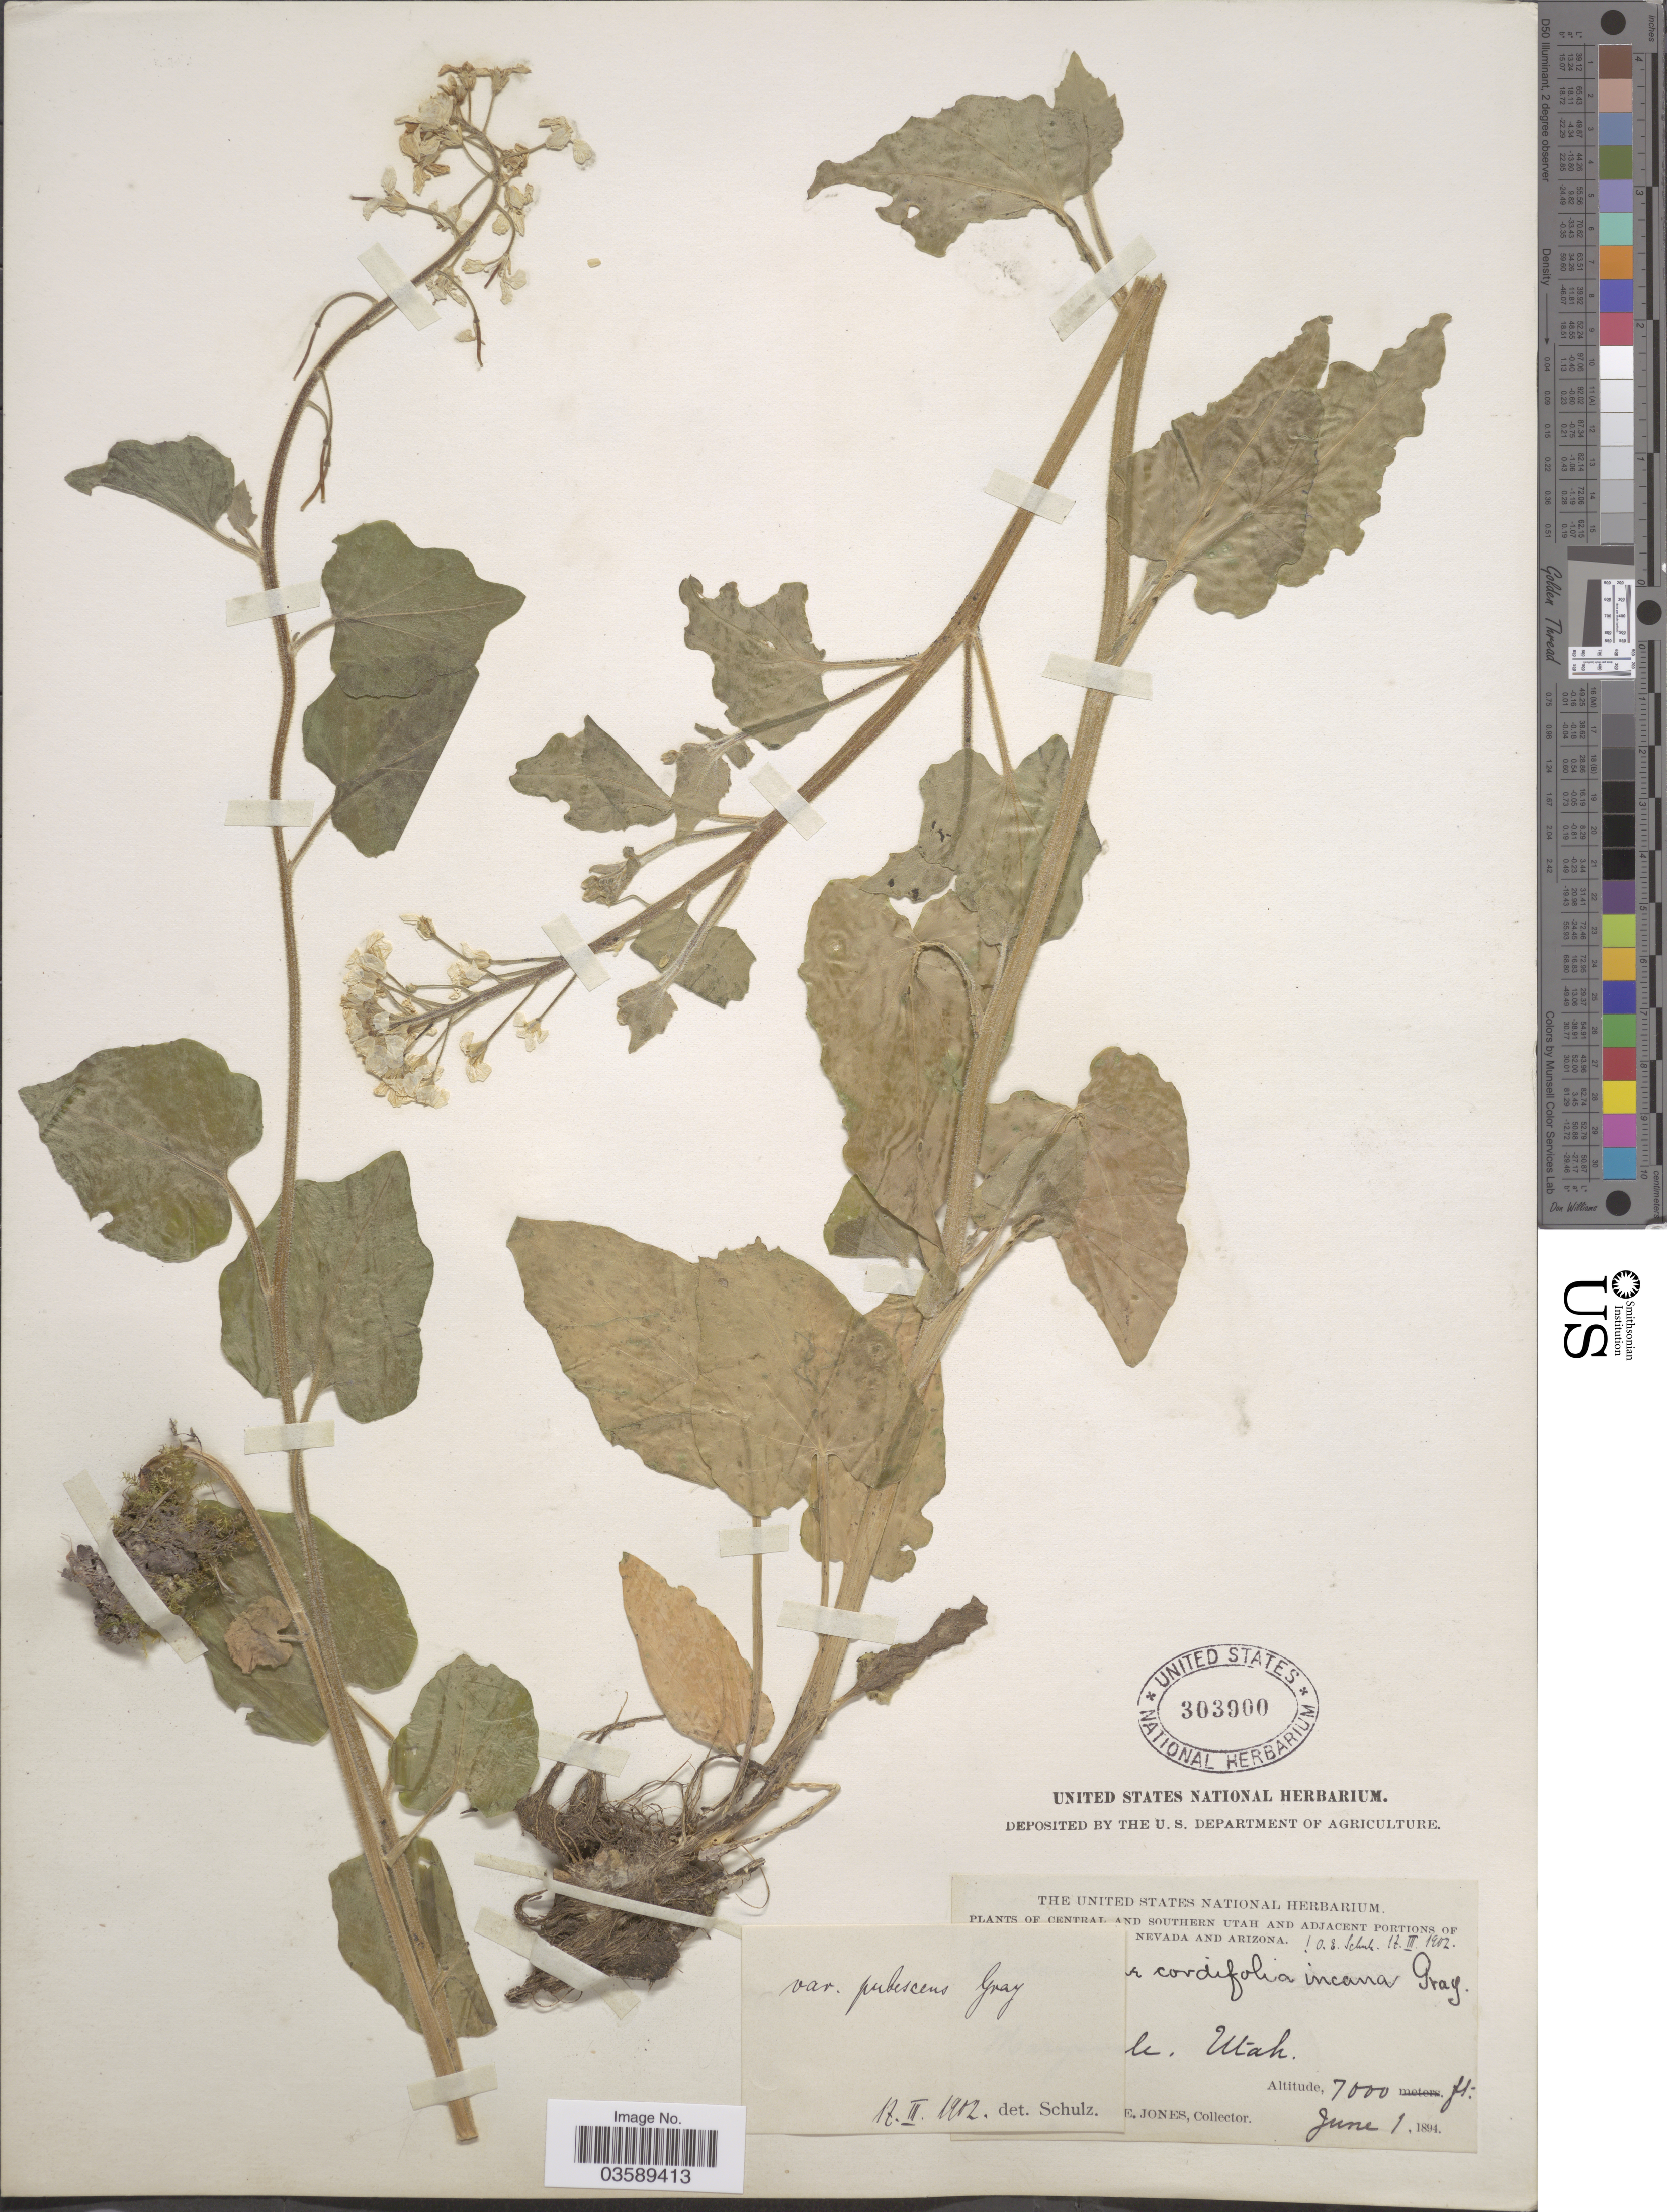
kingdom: Plantae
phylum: Tracheophyta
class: Magnoliopsida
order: Brassicales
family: Brassicaceae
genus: Cardamine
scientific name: Cardamine infausta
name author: Greene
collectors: M. E. Jones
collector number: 5341a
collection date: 1894-06-01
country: United States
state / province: Utah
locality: Marysvalle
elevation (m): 2134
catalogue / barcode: US 303900